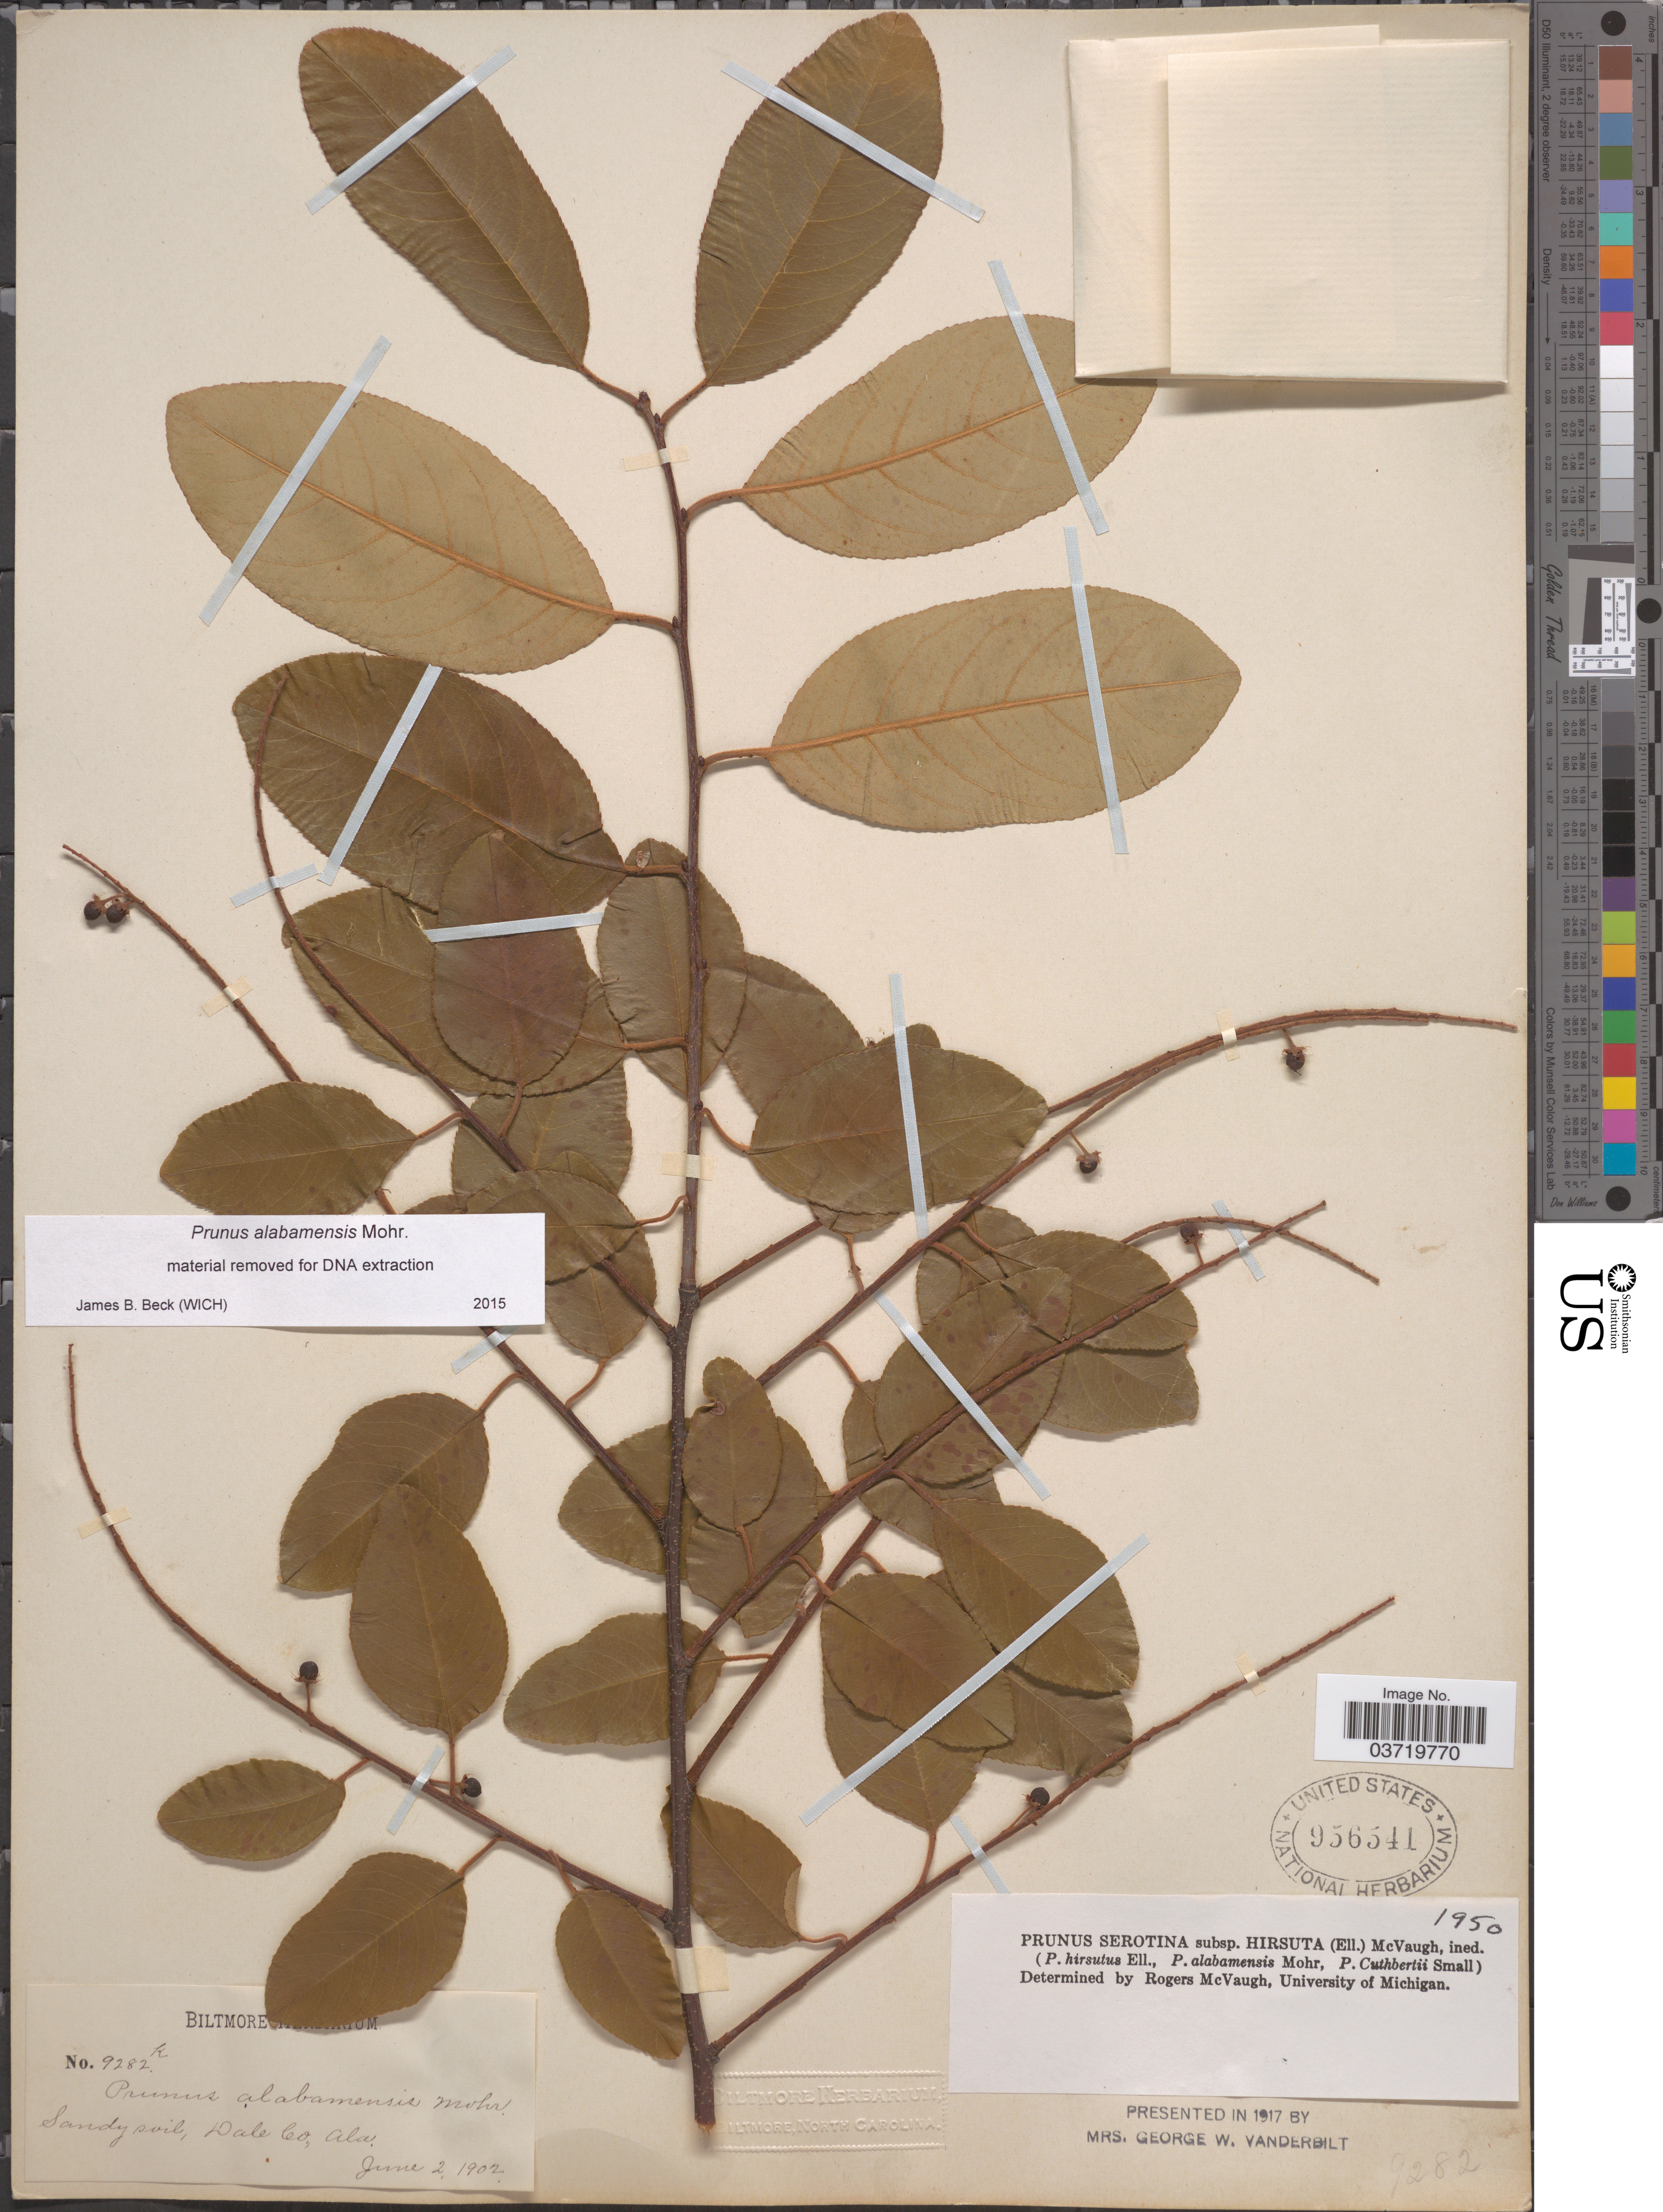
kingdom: Plantae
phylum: Tracheophyta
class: Magnoliopsida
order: Rosales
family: Rosaceae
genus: Prunus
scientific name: Prunus serotina var. serotina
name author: Ehrh.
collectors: Biltmore Herbarium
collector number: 9282k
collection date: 1902-06-02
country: United States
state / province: Alabama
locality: Dale Co.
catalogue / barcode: US 956541